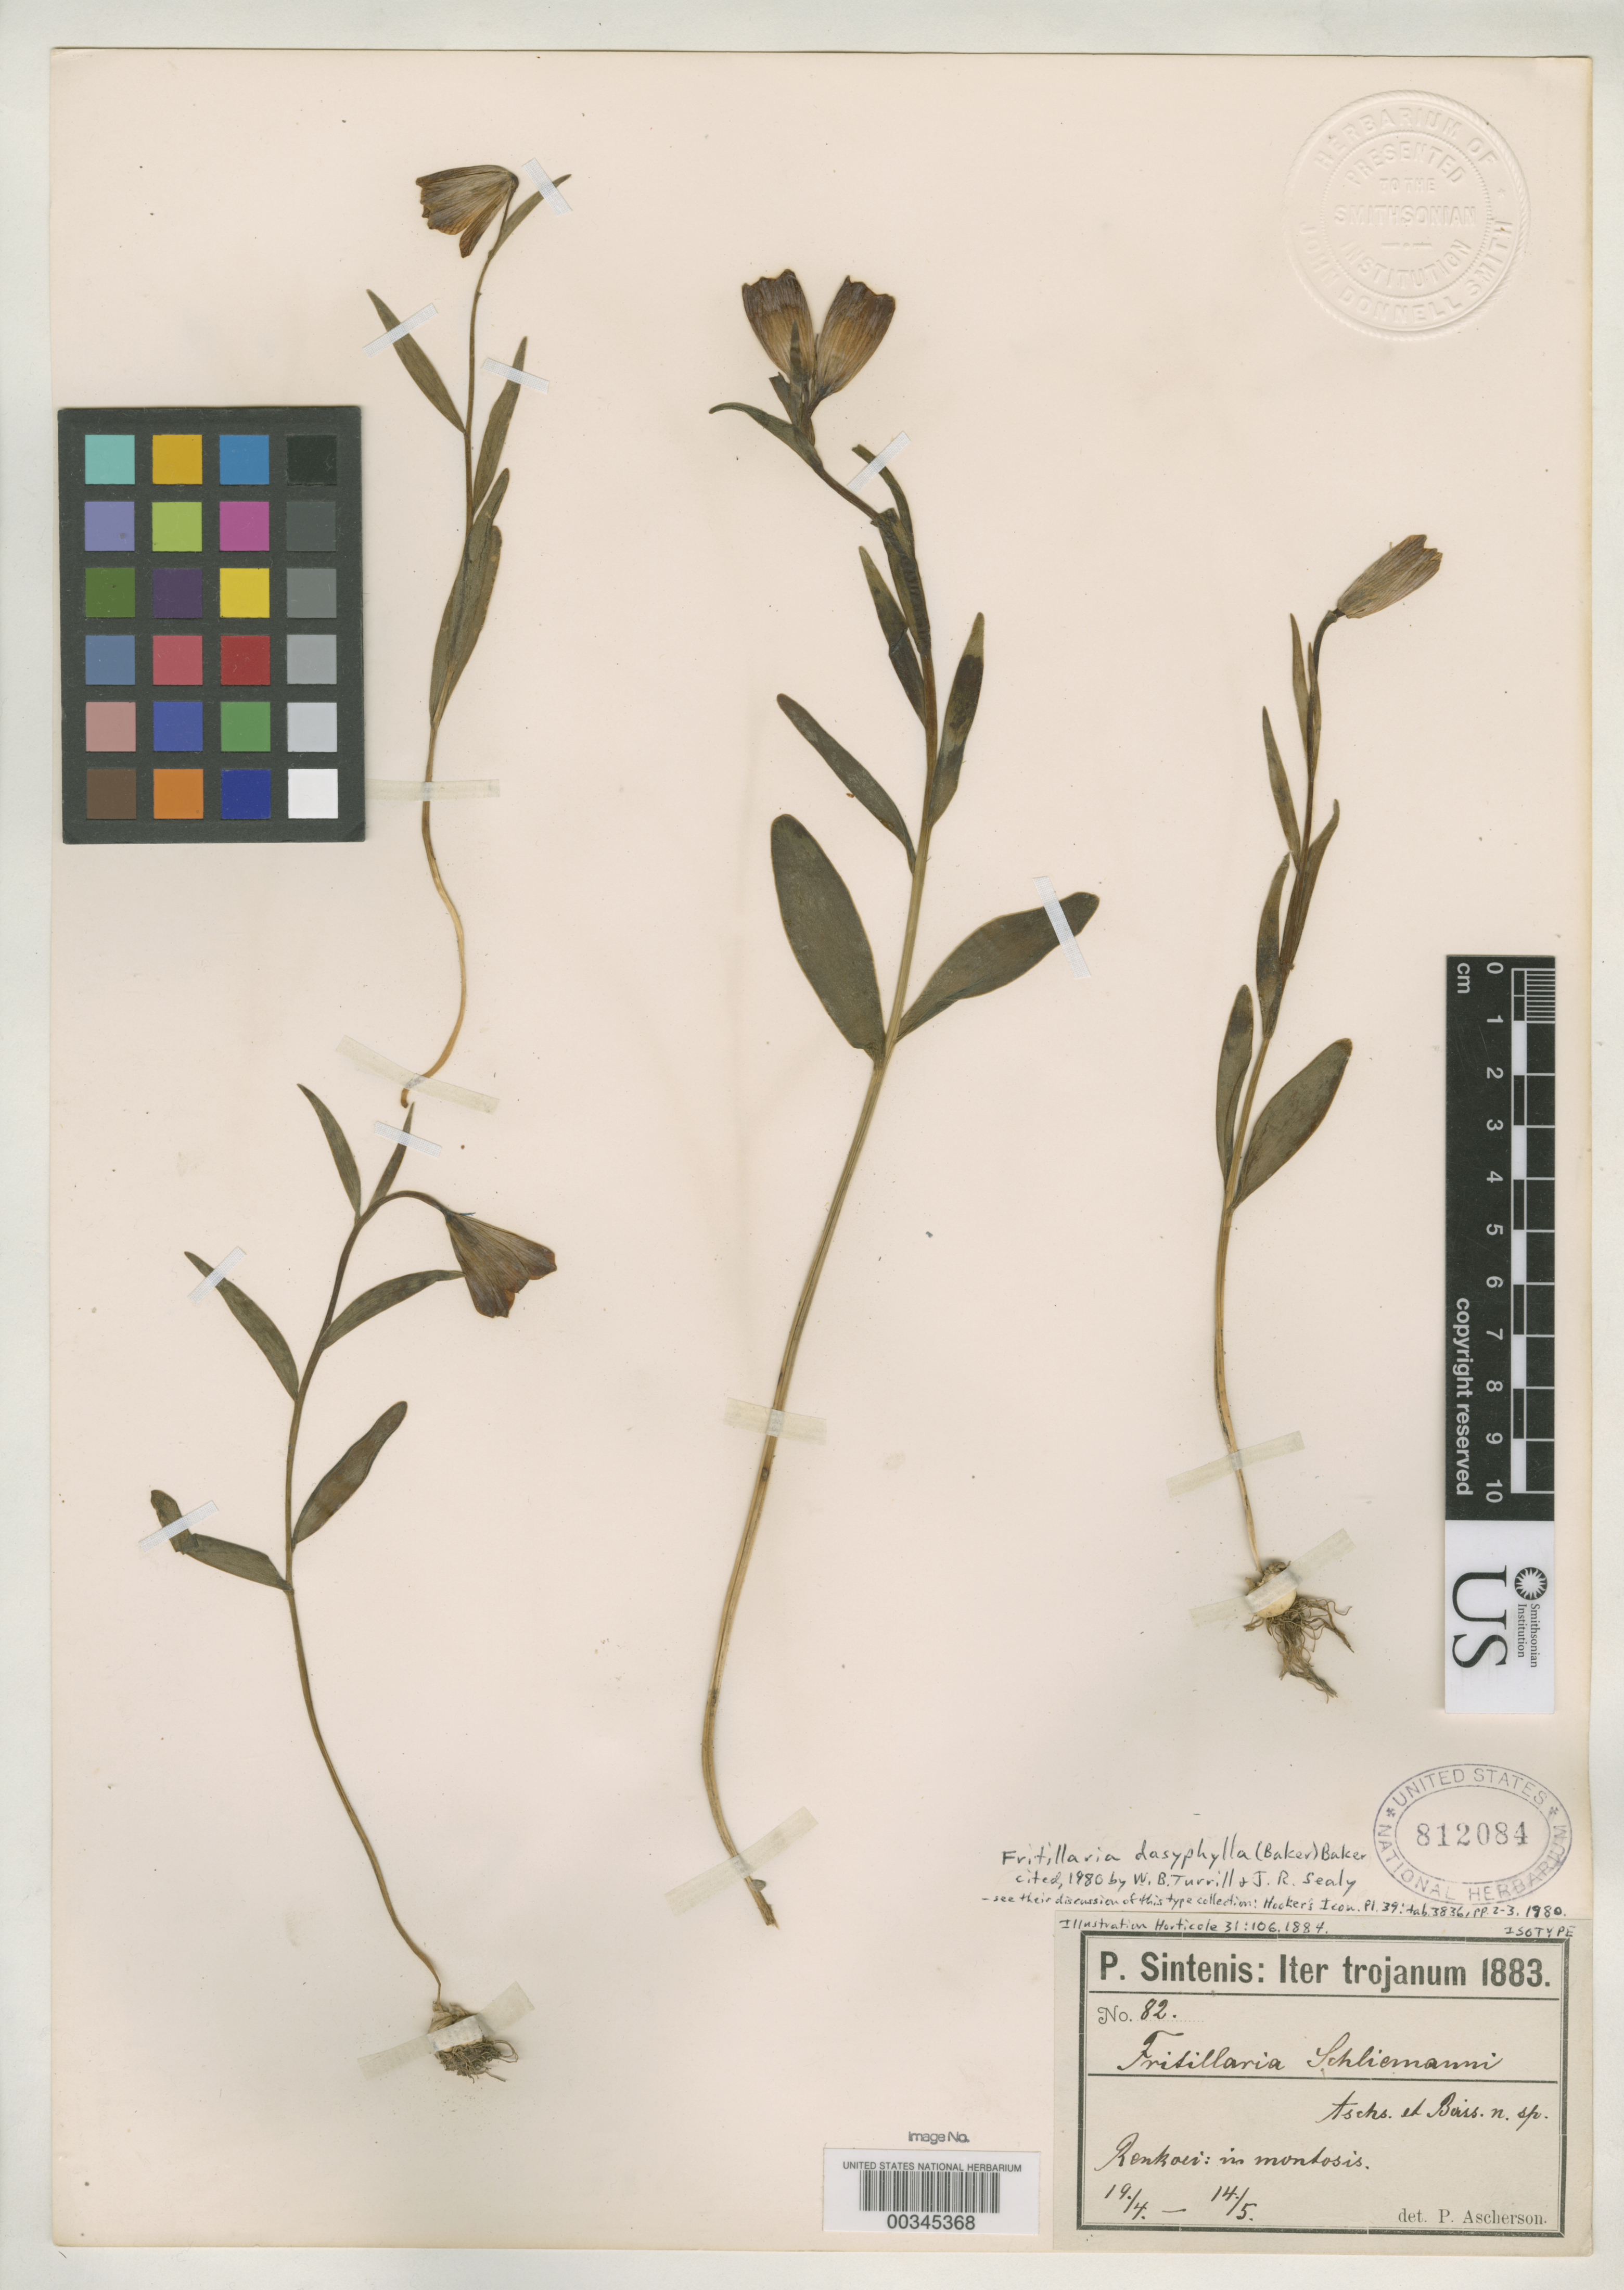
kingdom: Plantae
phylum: Tracheophyta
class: Liliopsida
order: Liliales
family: Liliaceae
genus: Fritillaria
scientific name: Fritillaria schliemanni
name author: Asch. & Boiss. ex Rodigas in L. Linden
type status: Isotype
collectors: P. Sintenis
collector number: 82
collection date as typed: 19 Apr 1883 to 14 May 1883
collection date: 1883-04-19/1883-05-14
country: Turkey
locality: "Asia Minor". Iter Trojanum, Renkoir, in Montosis.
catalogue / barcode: US 812084